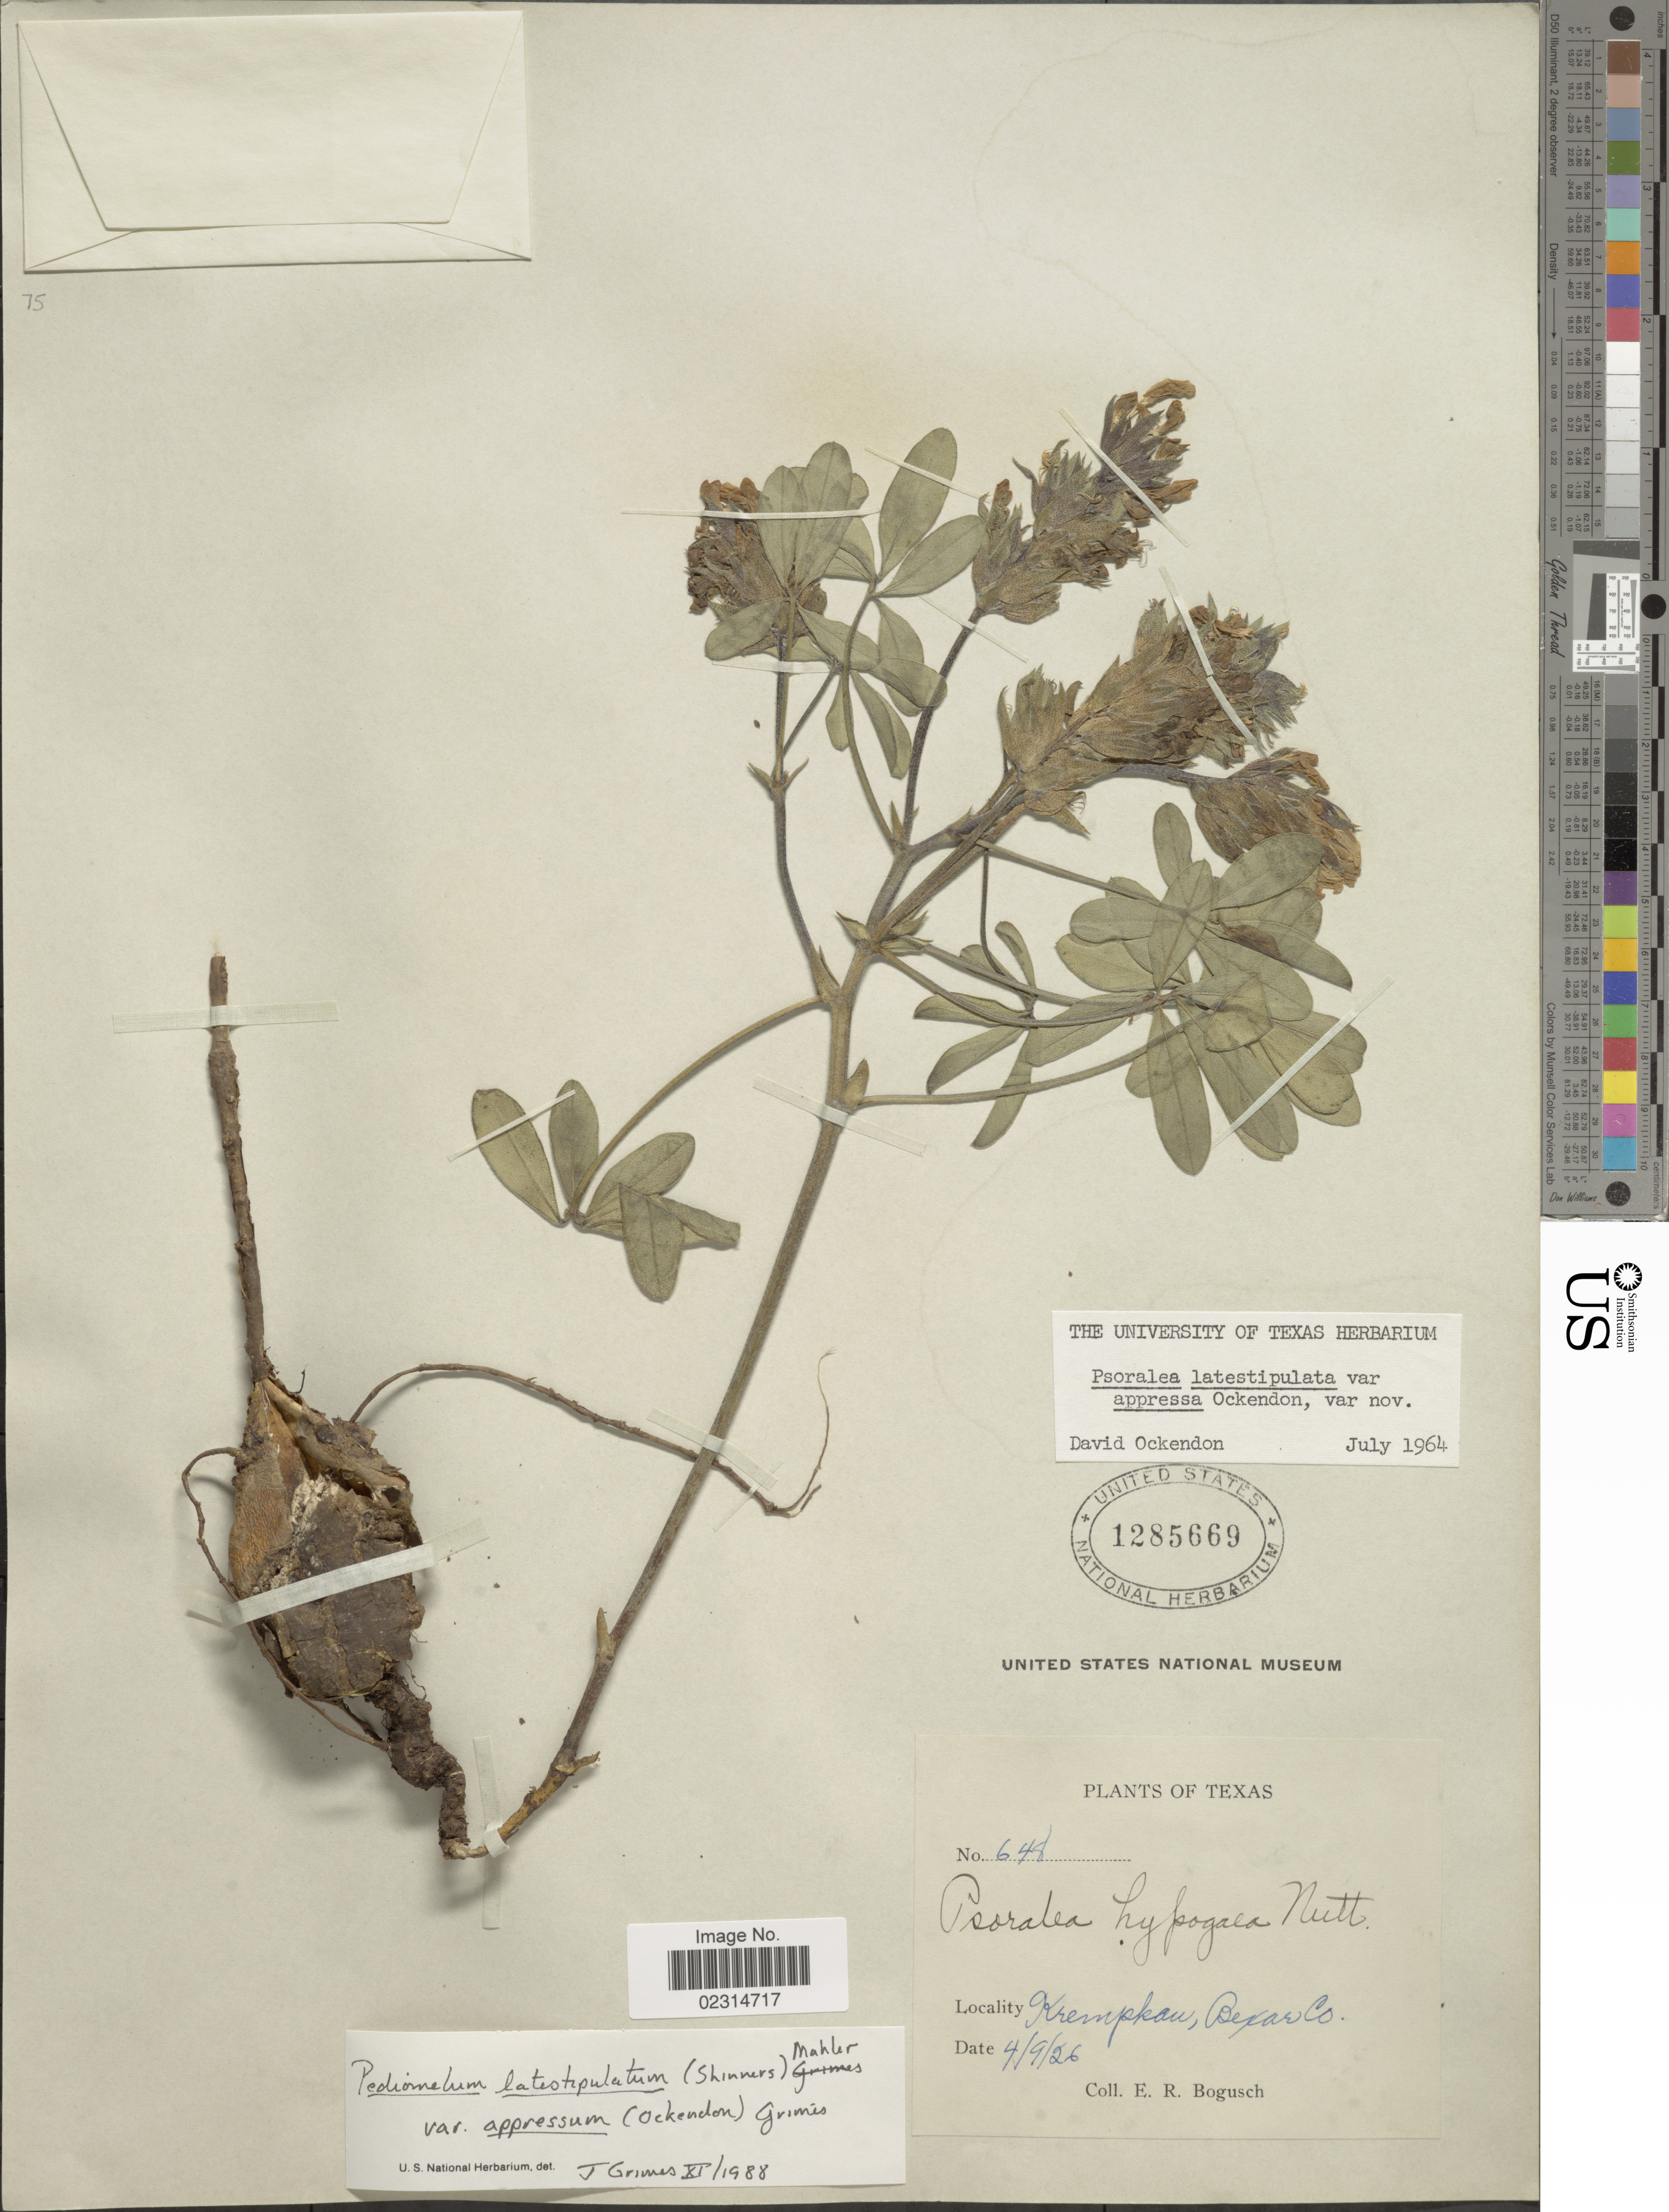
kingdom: Plantae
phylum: Tracheophyta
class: Magnoliopsida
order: Fabales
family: Fabaceae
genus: Pediomelum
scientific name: Pediomelum latestipulatum var. appressum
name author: (Ockendon) Gandhi & L.E. Br.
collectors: E. Bogusch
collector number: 648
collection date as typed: Transcribed d/m/y: 9/4/26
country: United States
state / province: Texas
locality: Krempkau, Bexar Co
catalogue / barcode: US 1285669